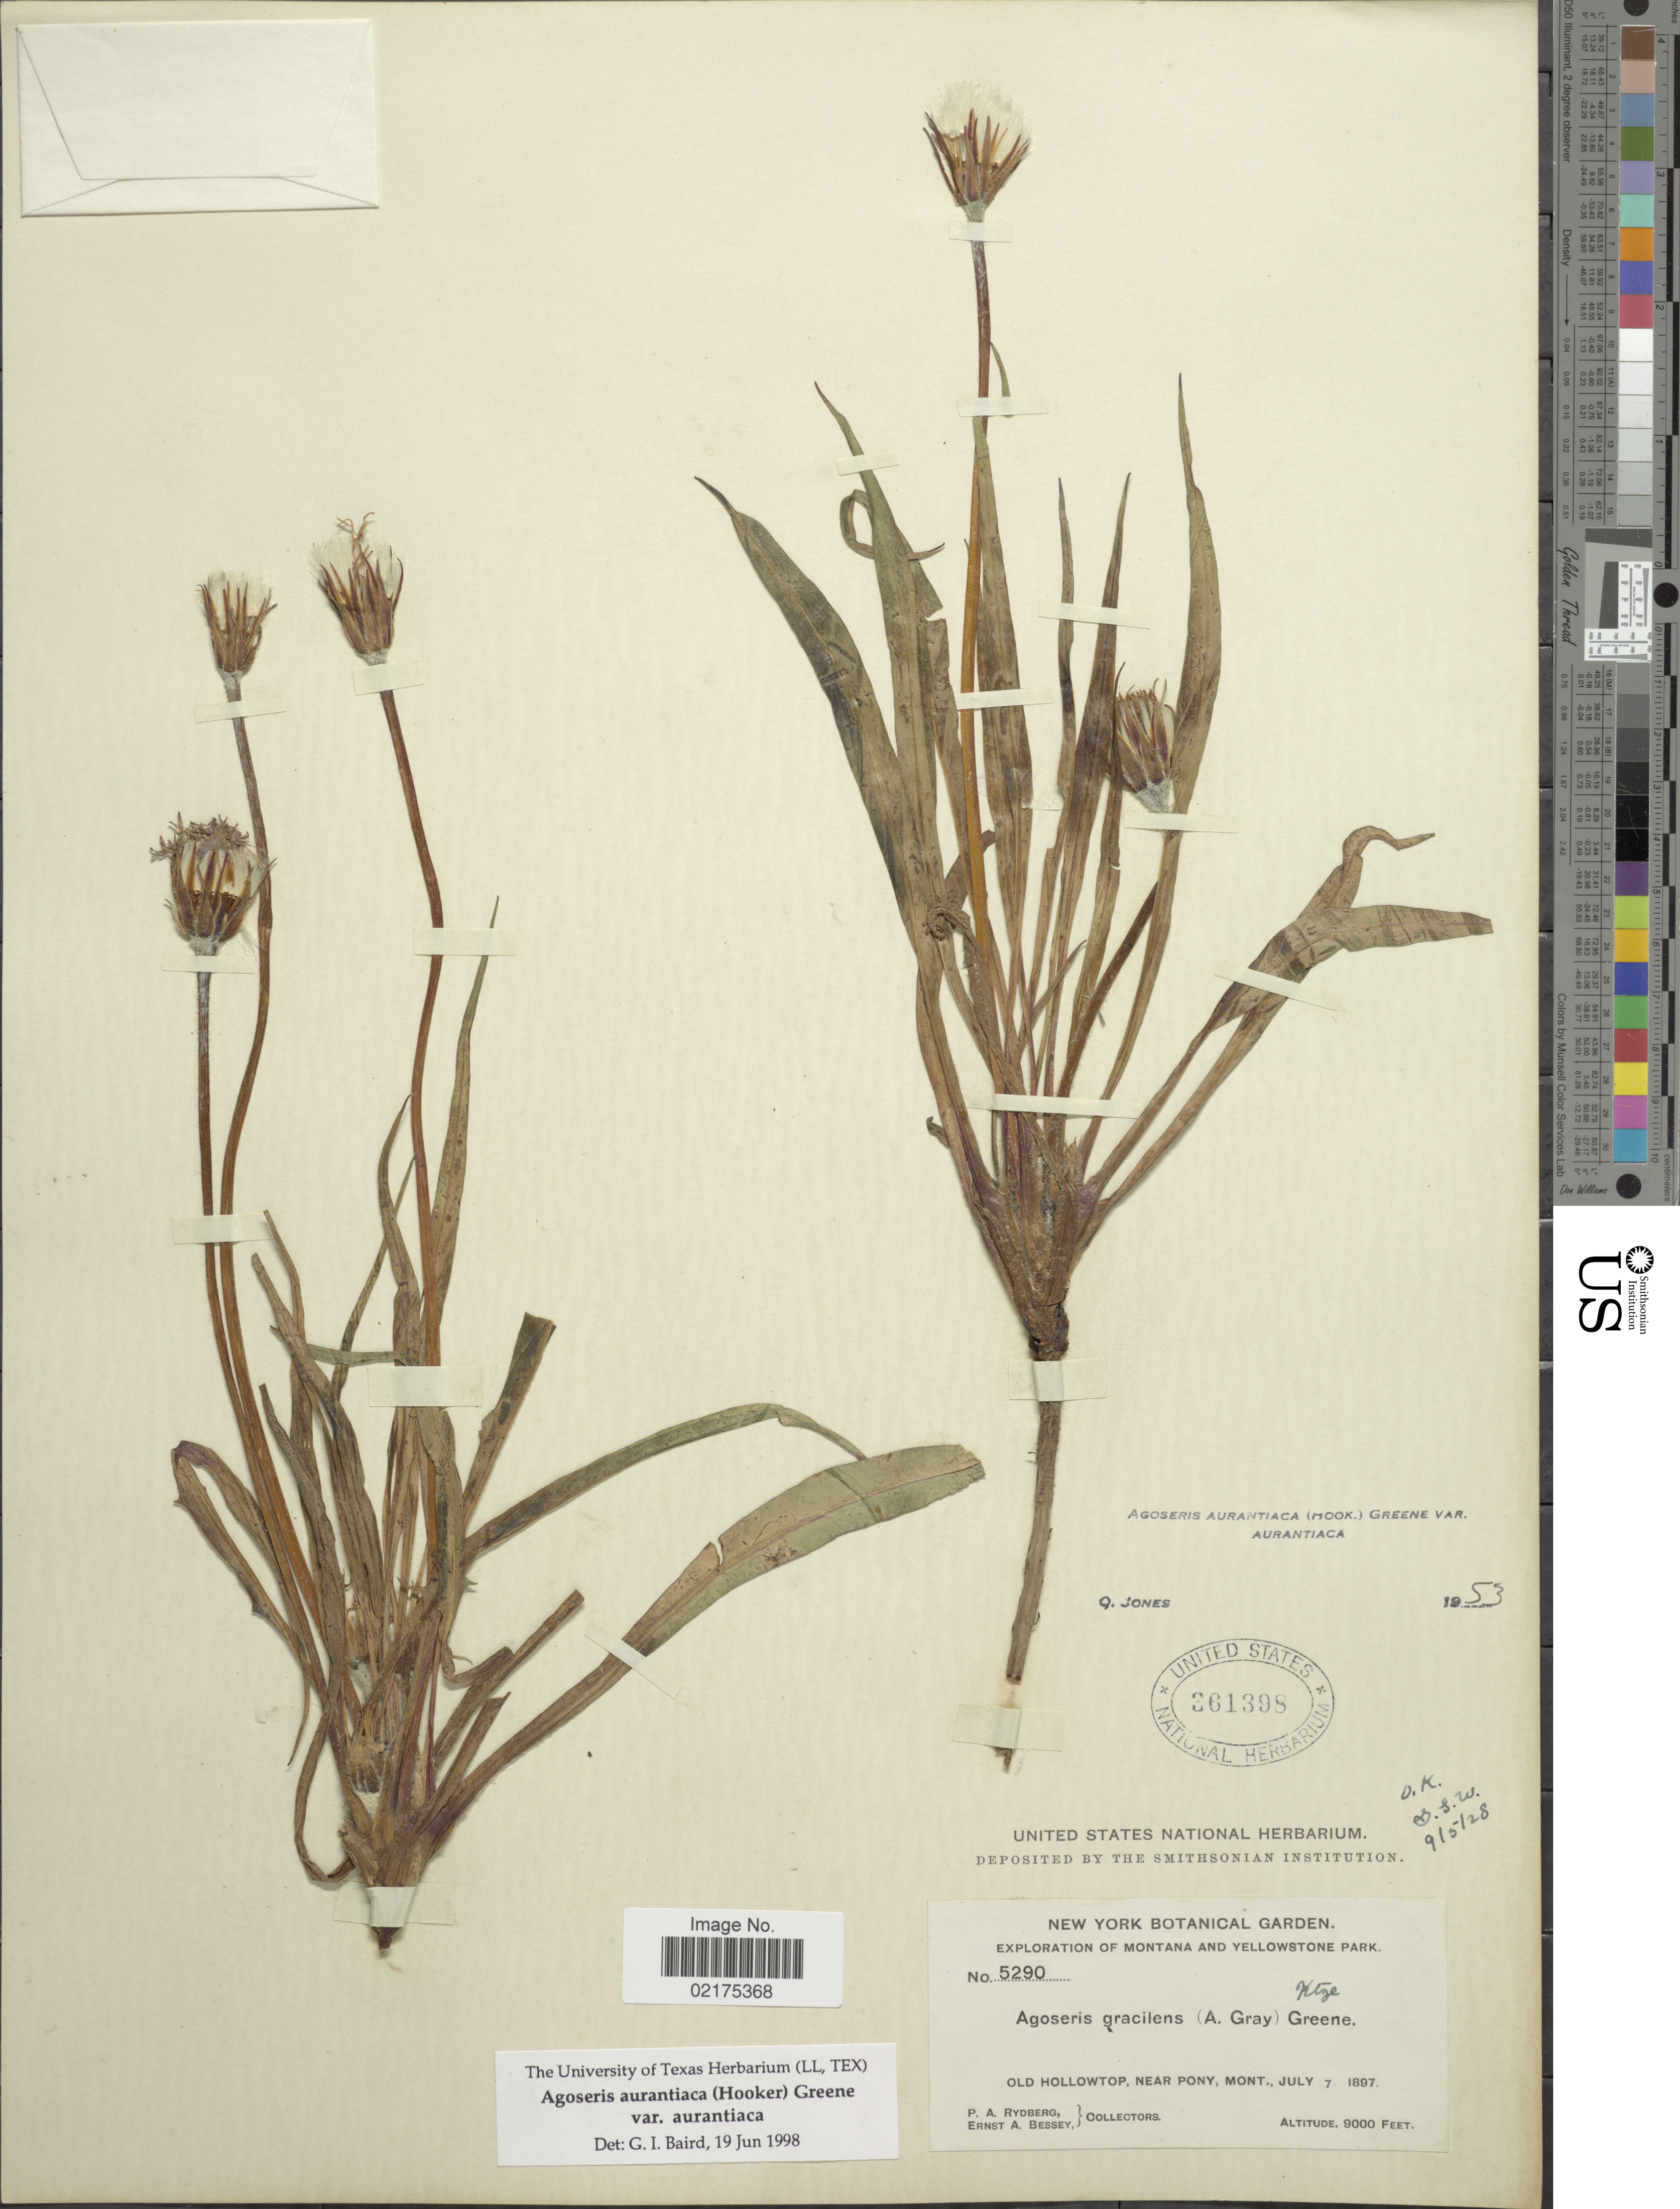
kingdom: Plantae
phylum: Tracheophyta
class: Magnoliopsida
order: Asterales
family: Asteraceae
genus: Agoseris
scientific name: Agoseris aurantiaca var. aurantiaca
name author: (Hook.) Greene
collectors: P. A. Rydberg & E. A. Bessey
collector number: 5290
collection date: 1897-07-07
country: United States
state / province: Montana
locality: Yellowstone Park, Old Hollowtop, Near Pony, Mont.,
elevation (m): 2743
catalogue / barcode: US 361398